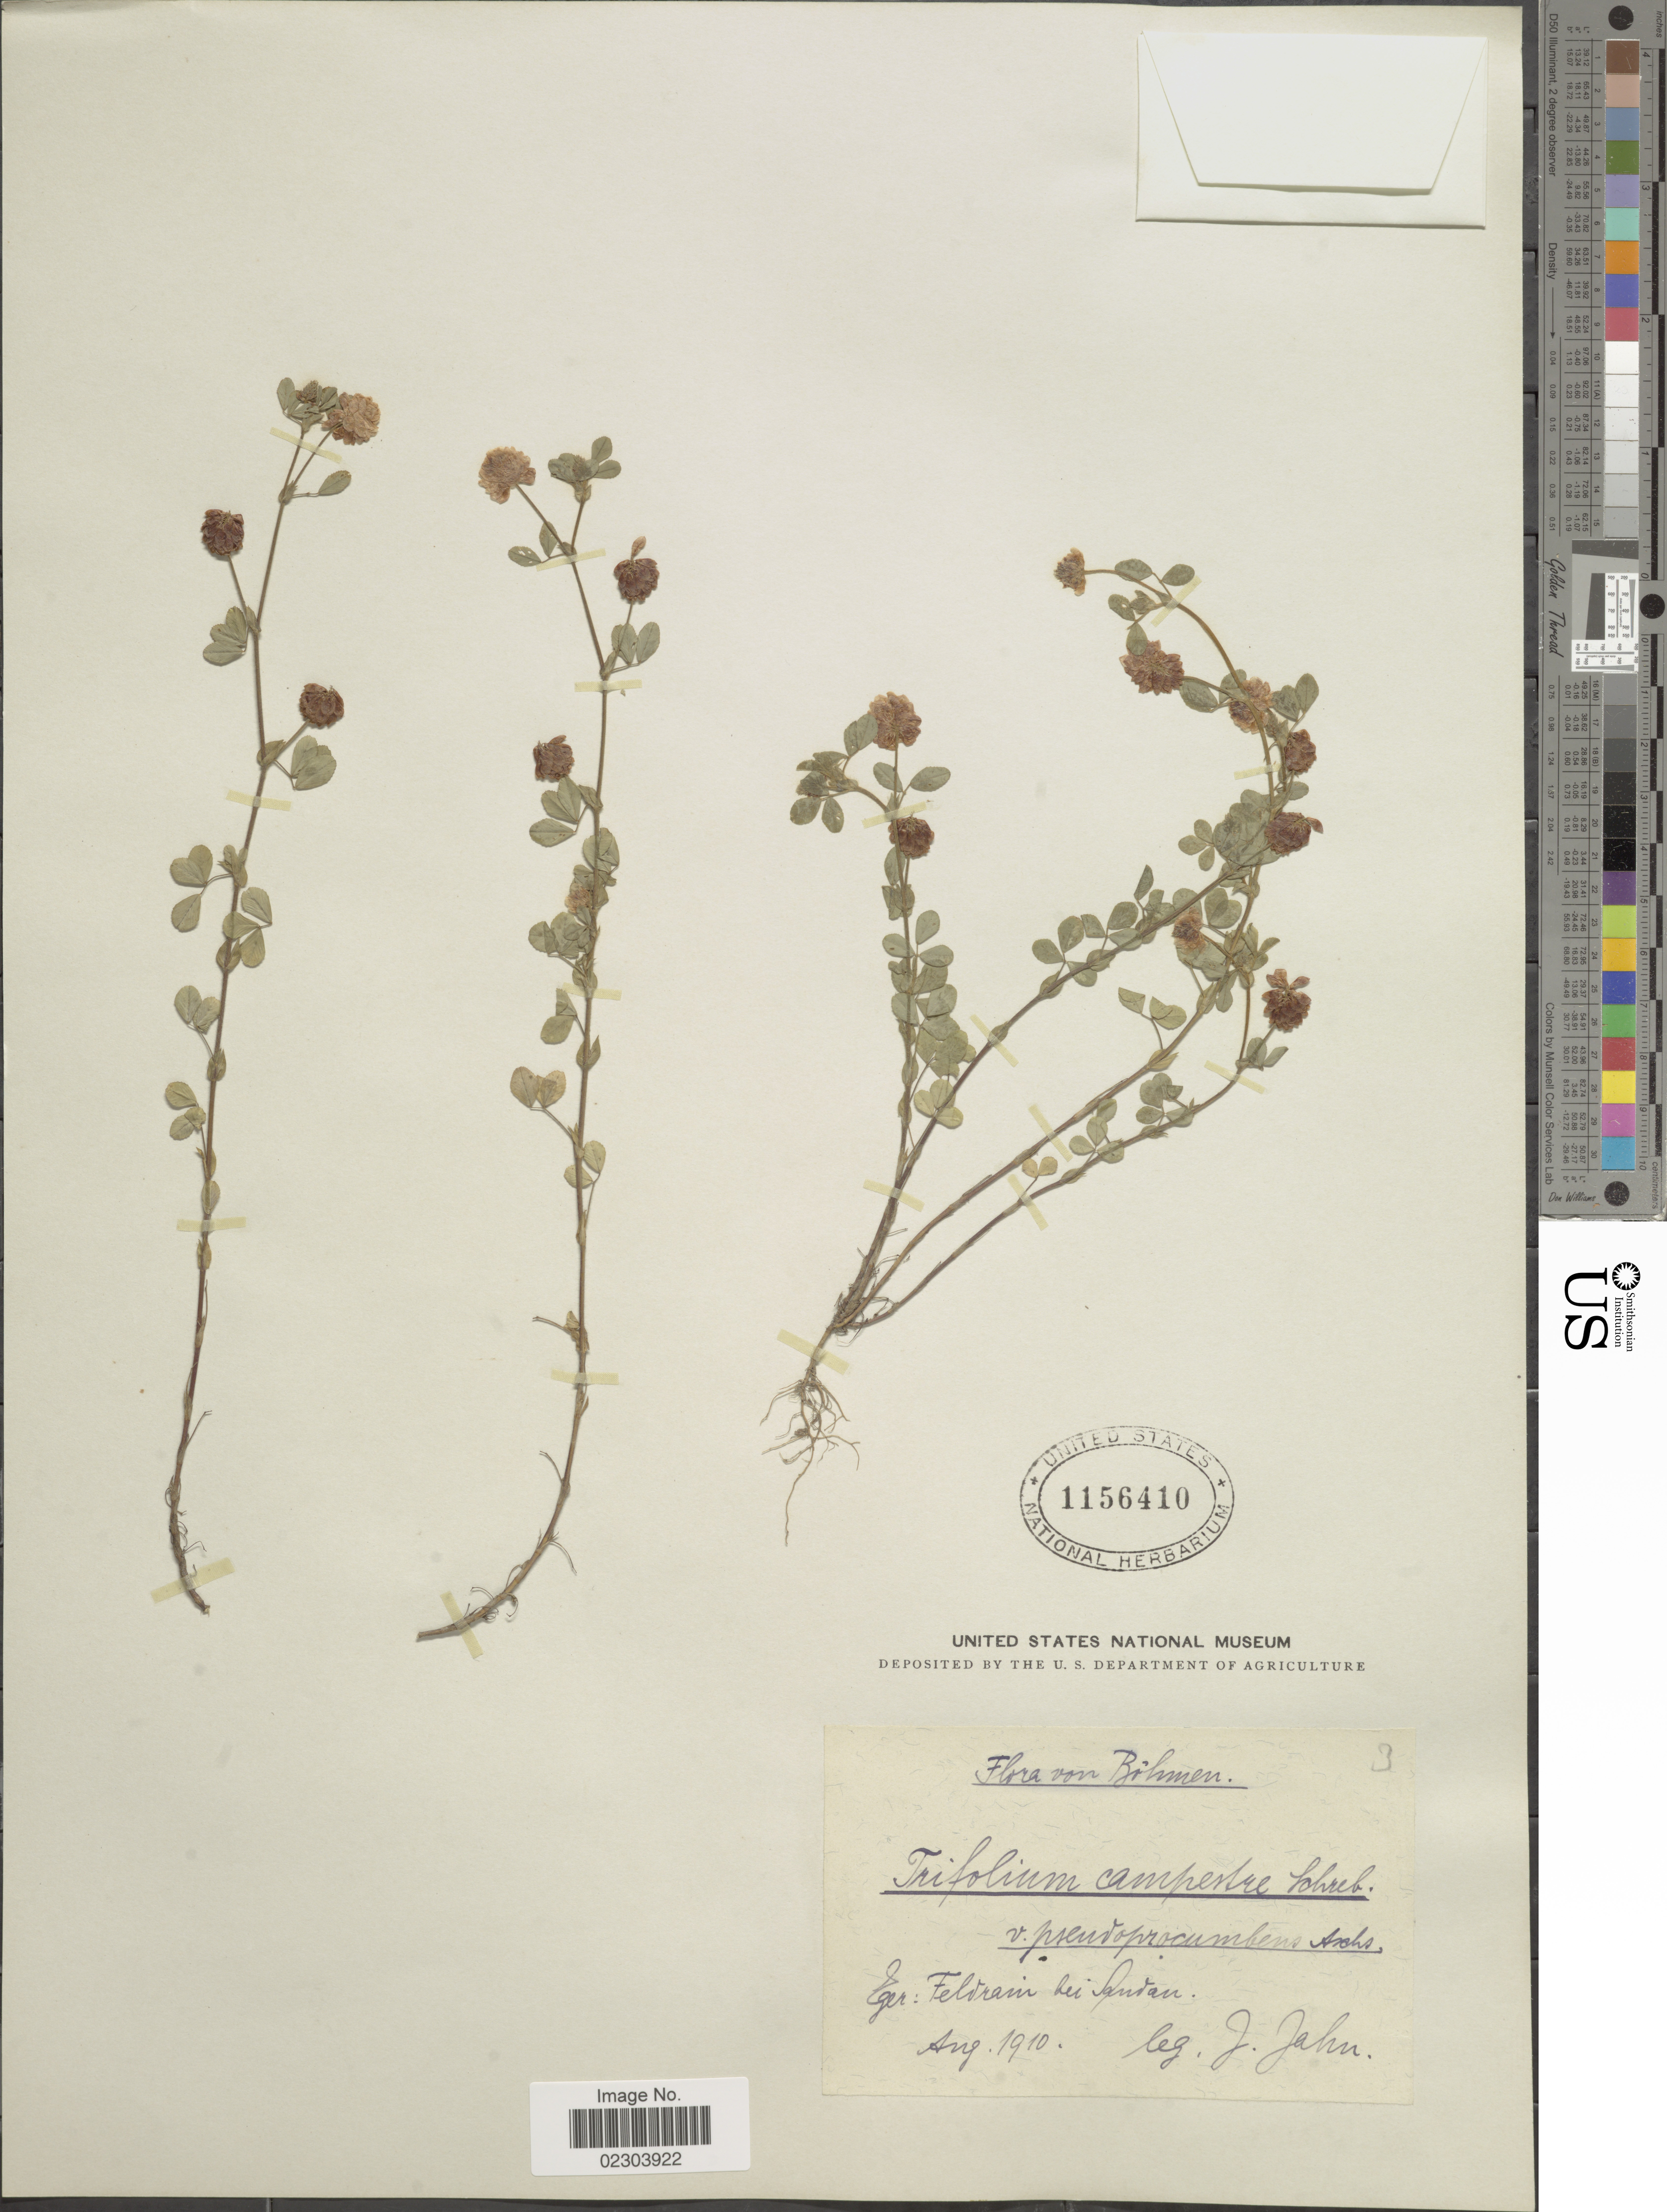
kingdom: Plantae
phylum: Tracheophyta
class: Magnoliopsida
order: Fabales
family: Fabaceae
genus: Trifolium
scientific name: Trifolium campestre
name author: Schreb.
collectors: J. Jahn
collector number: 3?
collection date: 1910-08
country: Hungary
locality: Bohmen, Eger: Felraim hei Andan [interpreted]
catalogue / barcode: US 1156410